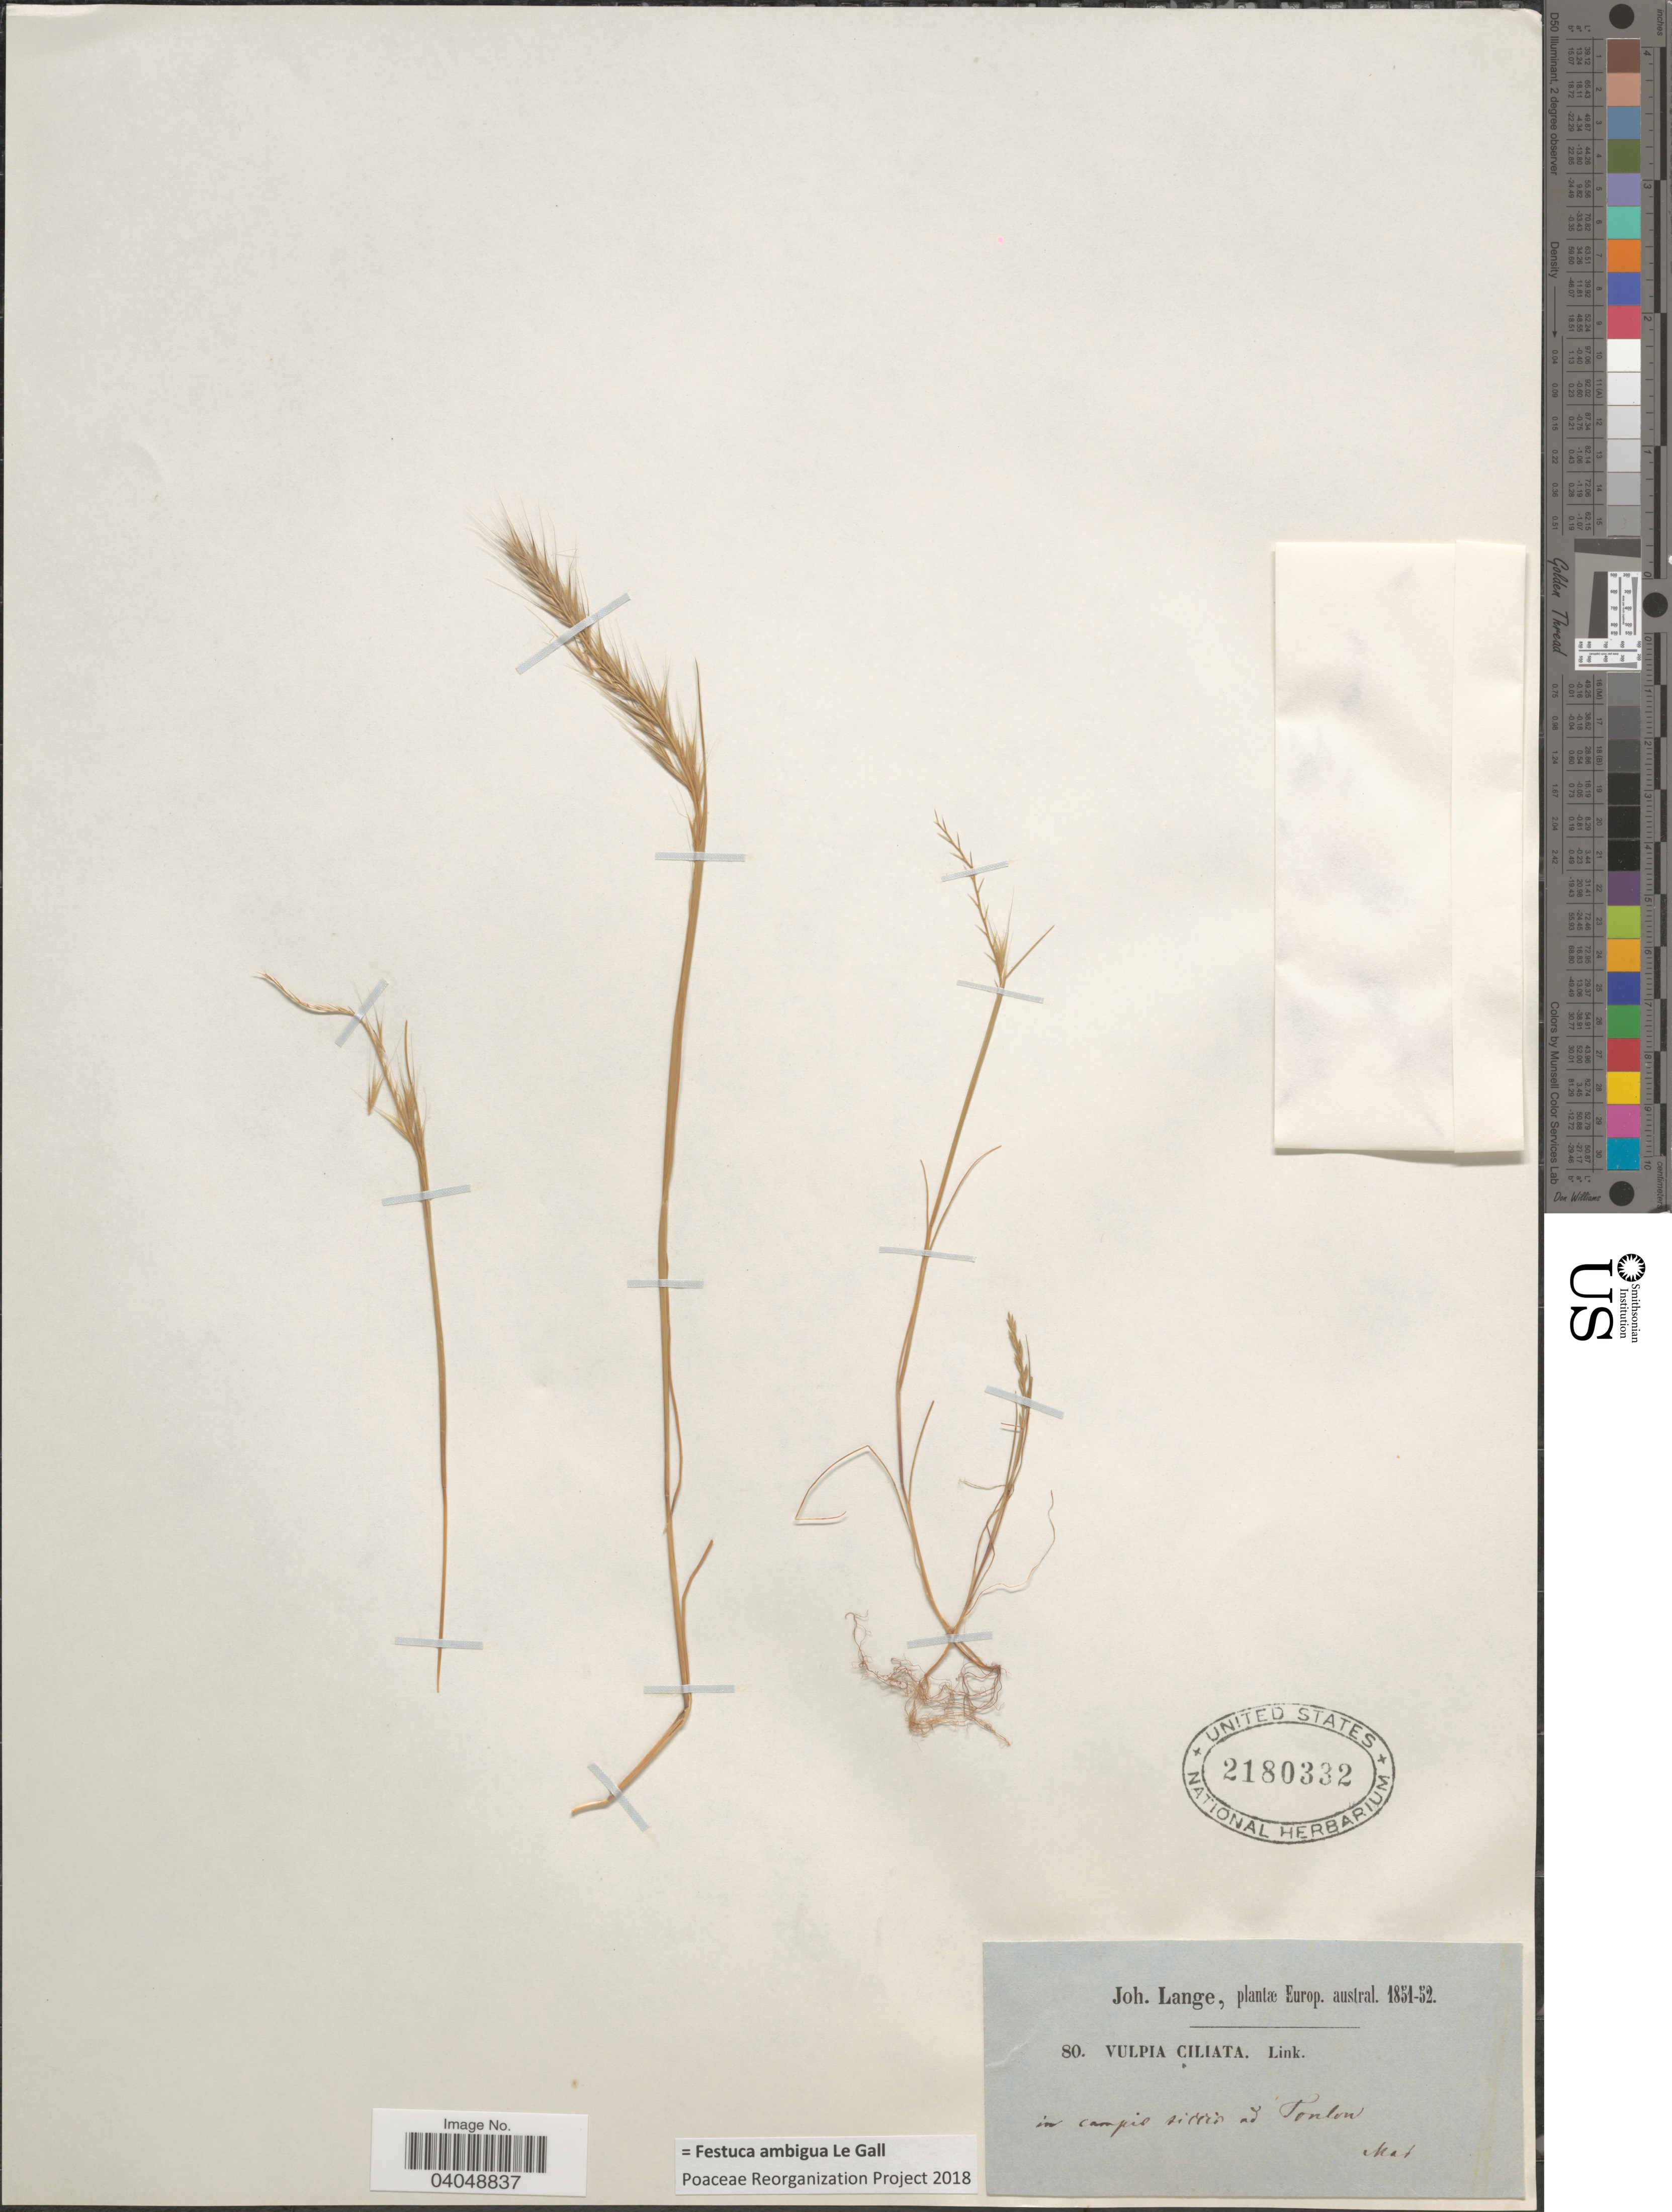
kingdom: Plantae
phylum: Tracheophyta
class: Liliopsida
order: Poales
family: Poaceae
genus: Festuca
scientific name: Festuca ambigua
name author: Le Gall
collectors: J. M. C. Lange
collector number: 80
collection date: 1851-05/1852-05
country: France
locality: Europ. austral. In campis siccis ad Toulon.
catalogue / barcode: US 2180332